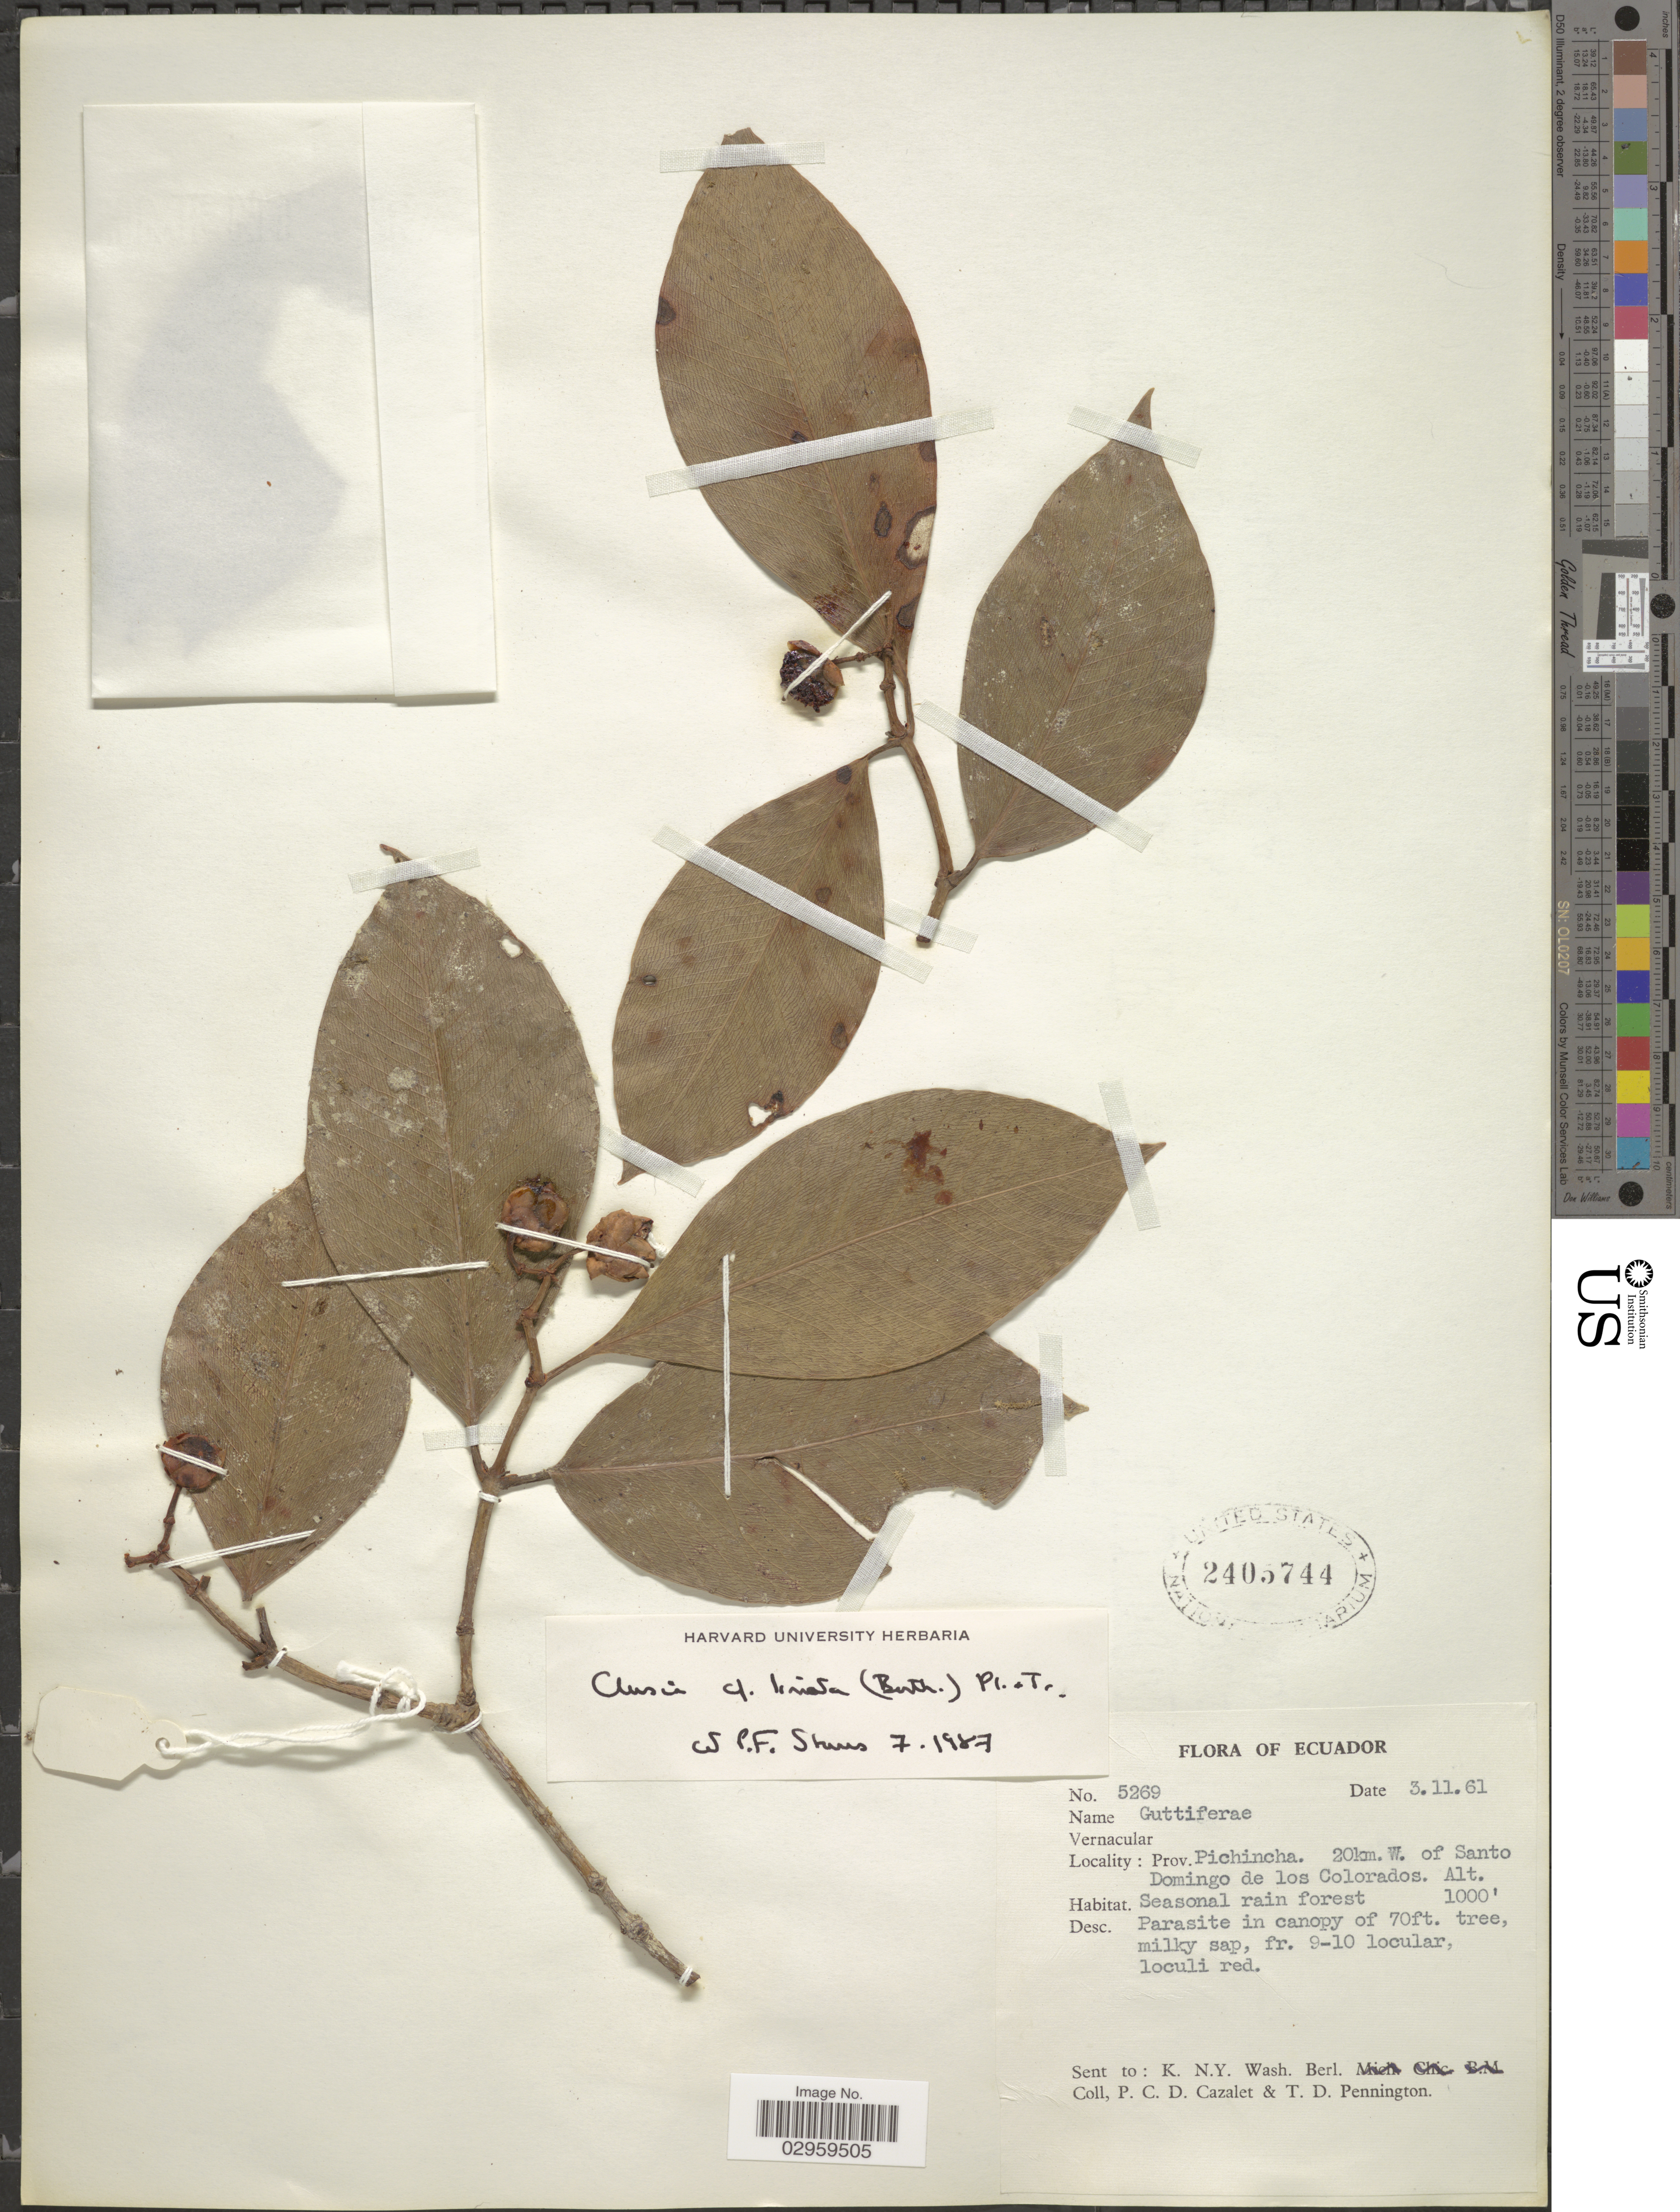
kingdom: Plantae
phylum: Tracheophyta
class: Magnoliopsida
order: Malpighiales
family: Clusiaceae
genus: Clusia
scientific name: Clusia lineata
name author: (Benth.) Planch. & Triana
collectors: P. C. D. Cazalet & T. D. Pennington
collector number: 5269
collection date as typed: Transcribed d/m/y: 3/11/61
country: Ecuador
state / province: Pichincha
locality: Prov. Pichincha. 20km. W. of Santo Domingo de los Colorados.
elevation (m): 305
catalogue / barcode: US 2405744